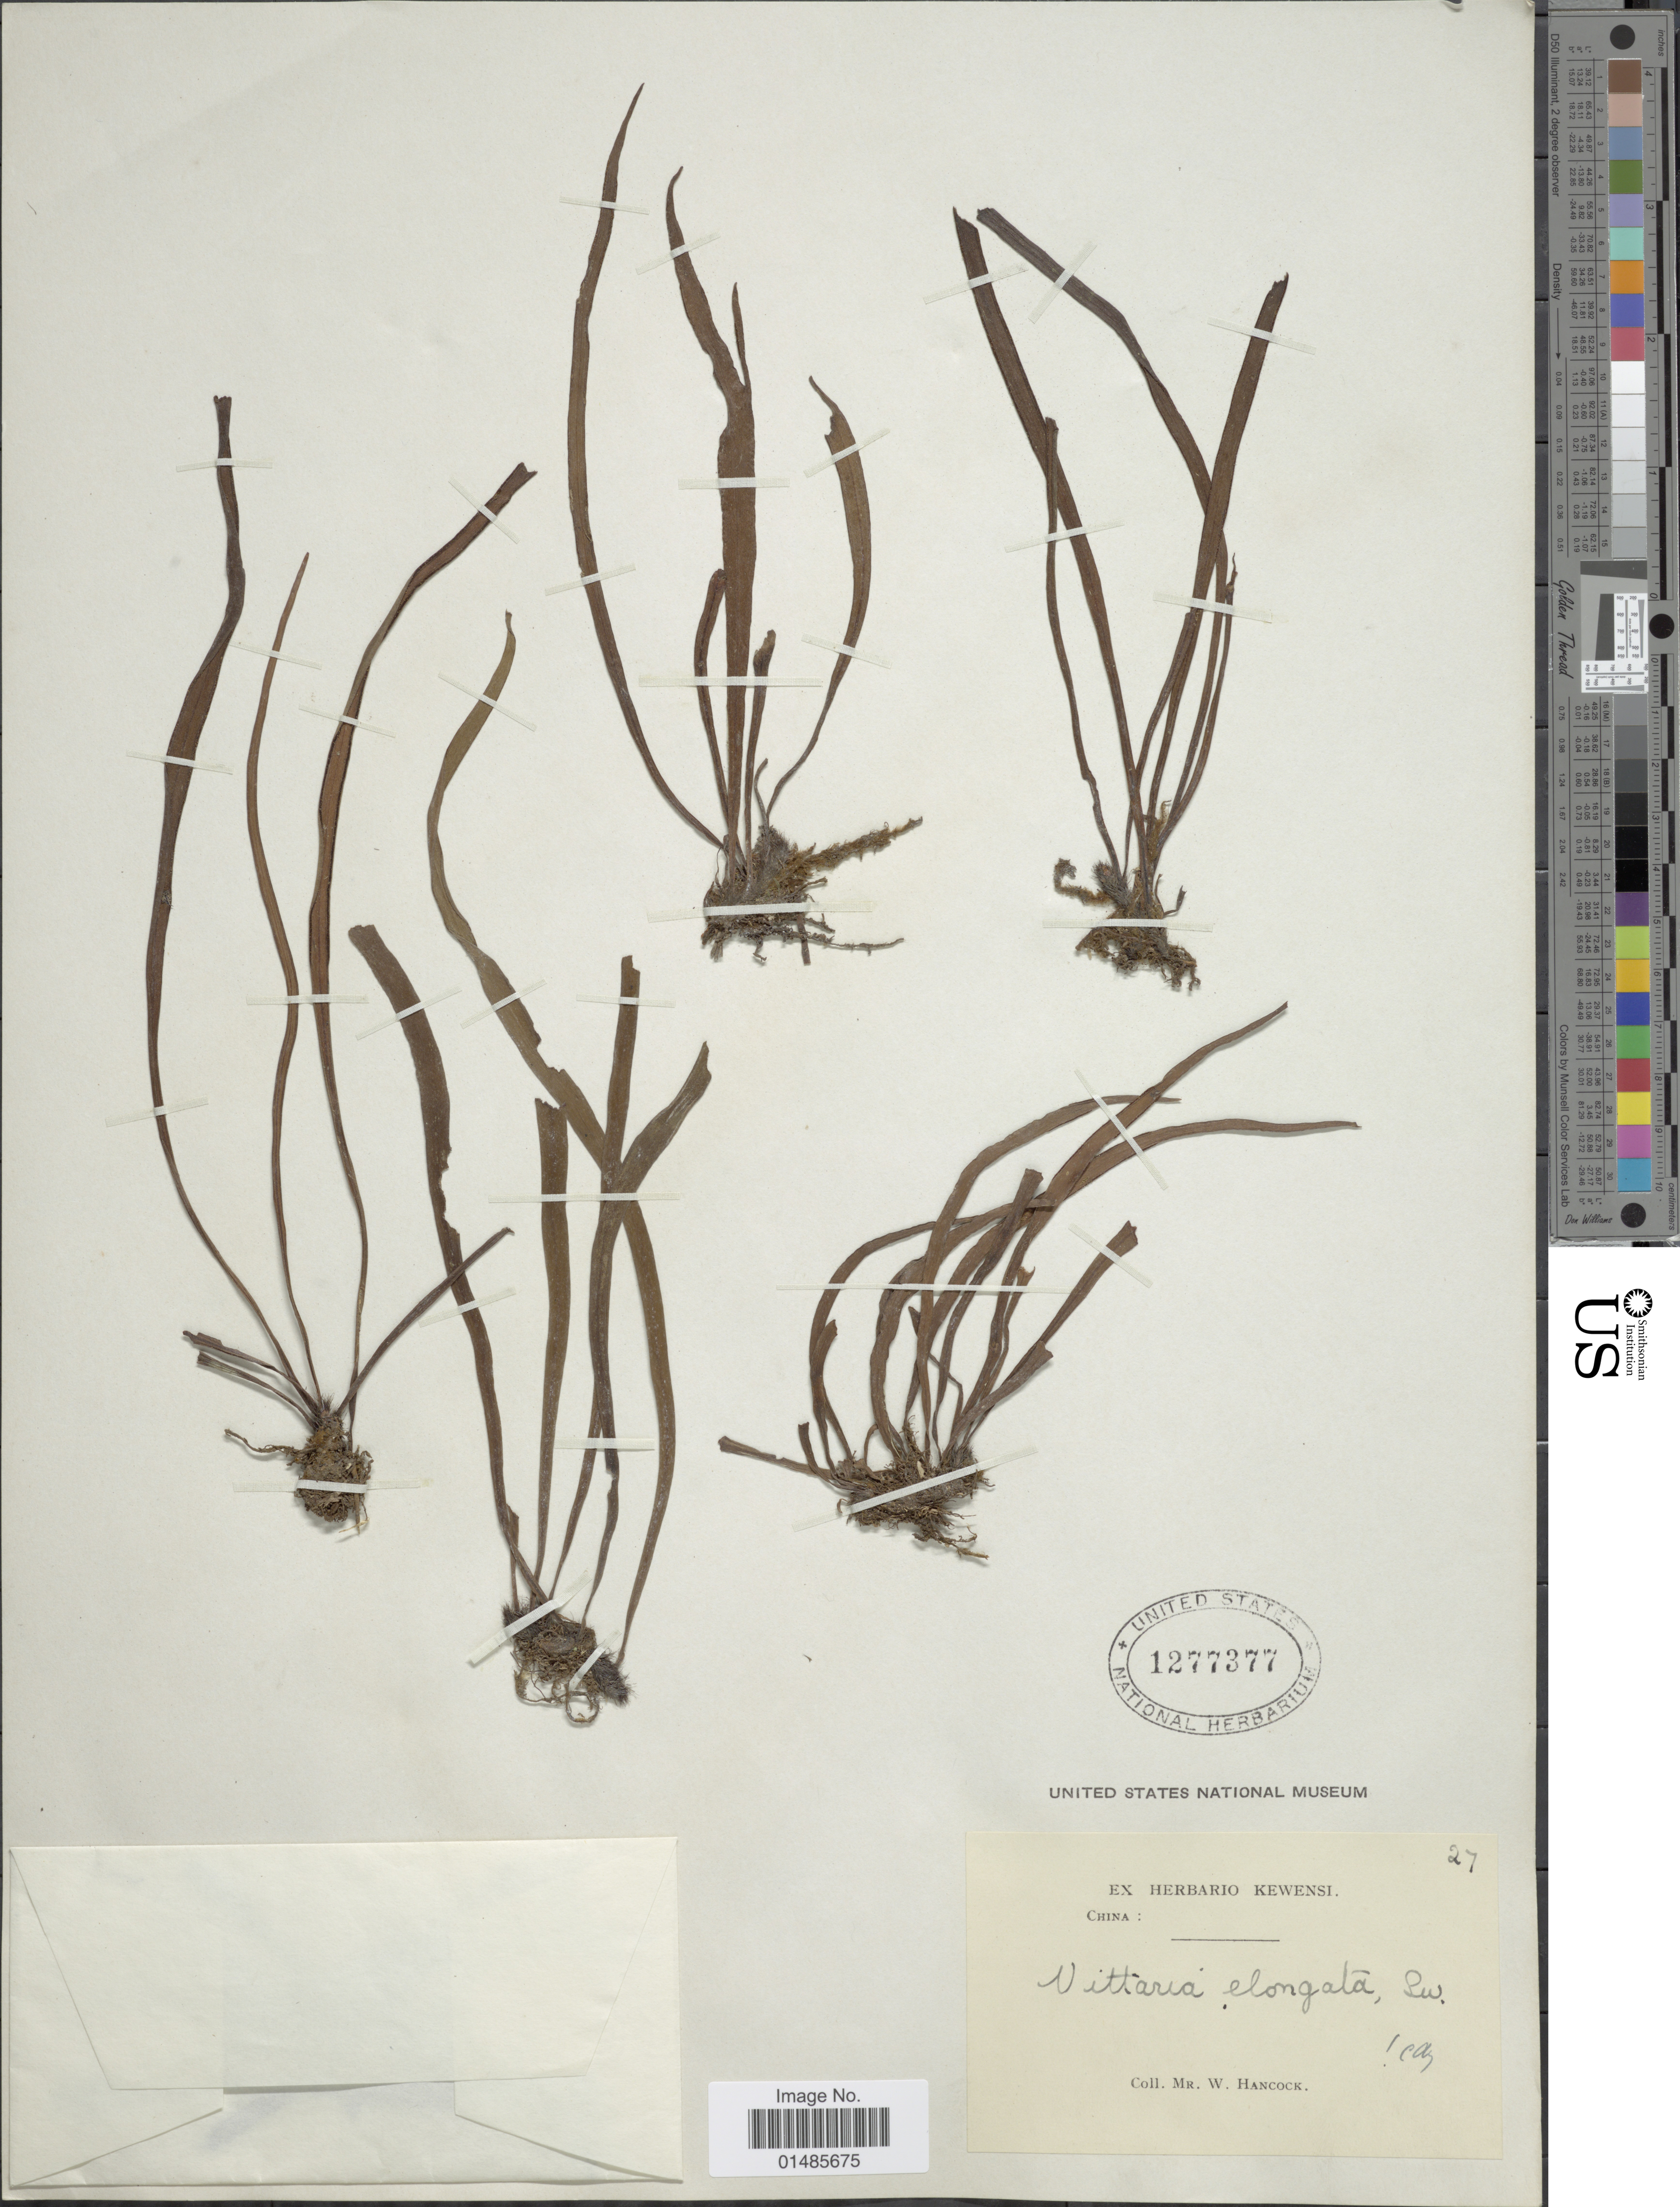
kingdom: Plantae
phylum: Tracheophyta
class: Polypodiopsida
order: Polypodiales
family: Pteridaceae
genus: Haplopteris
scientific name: Haplopteris elongata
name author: (Sw.) Crane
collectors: W. Hancock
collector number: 27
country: China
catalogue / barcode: US 1277377